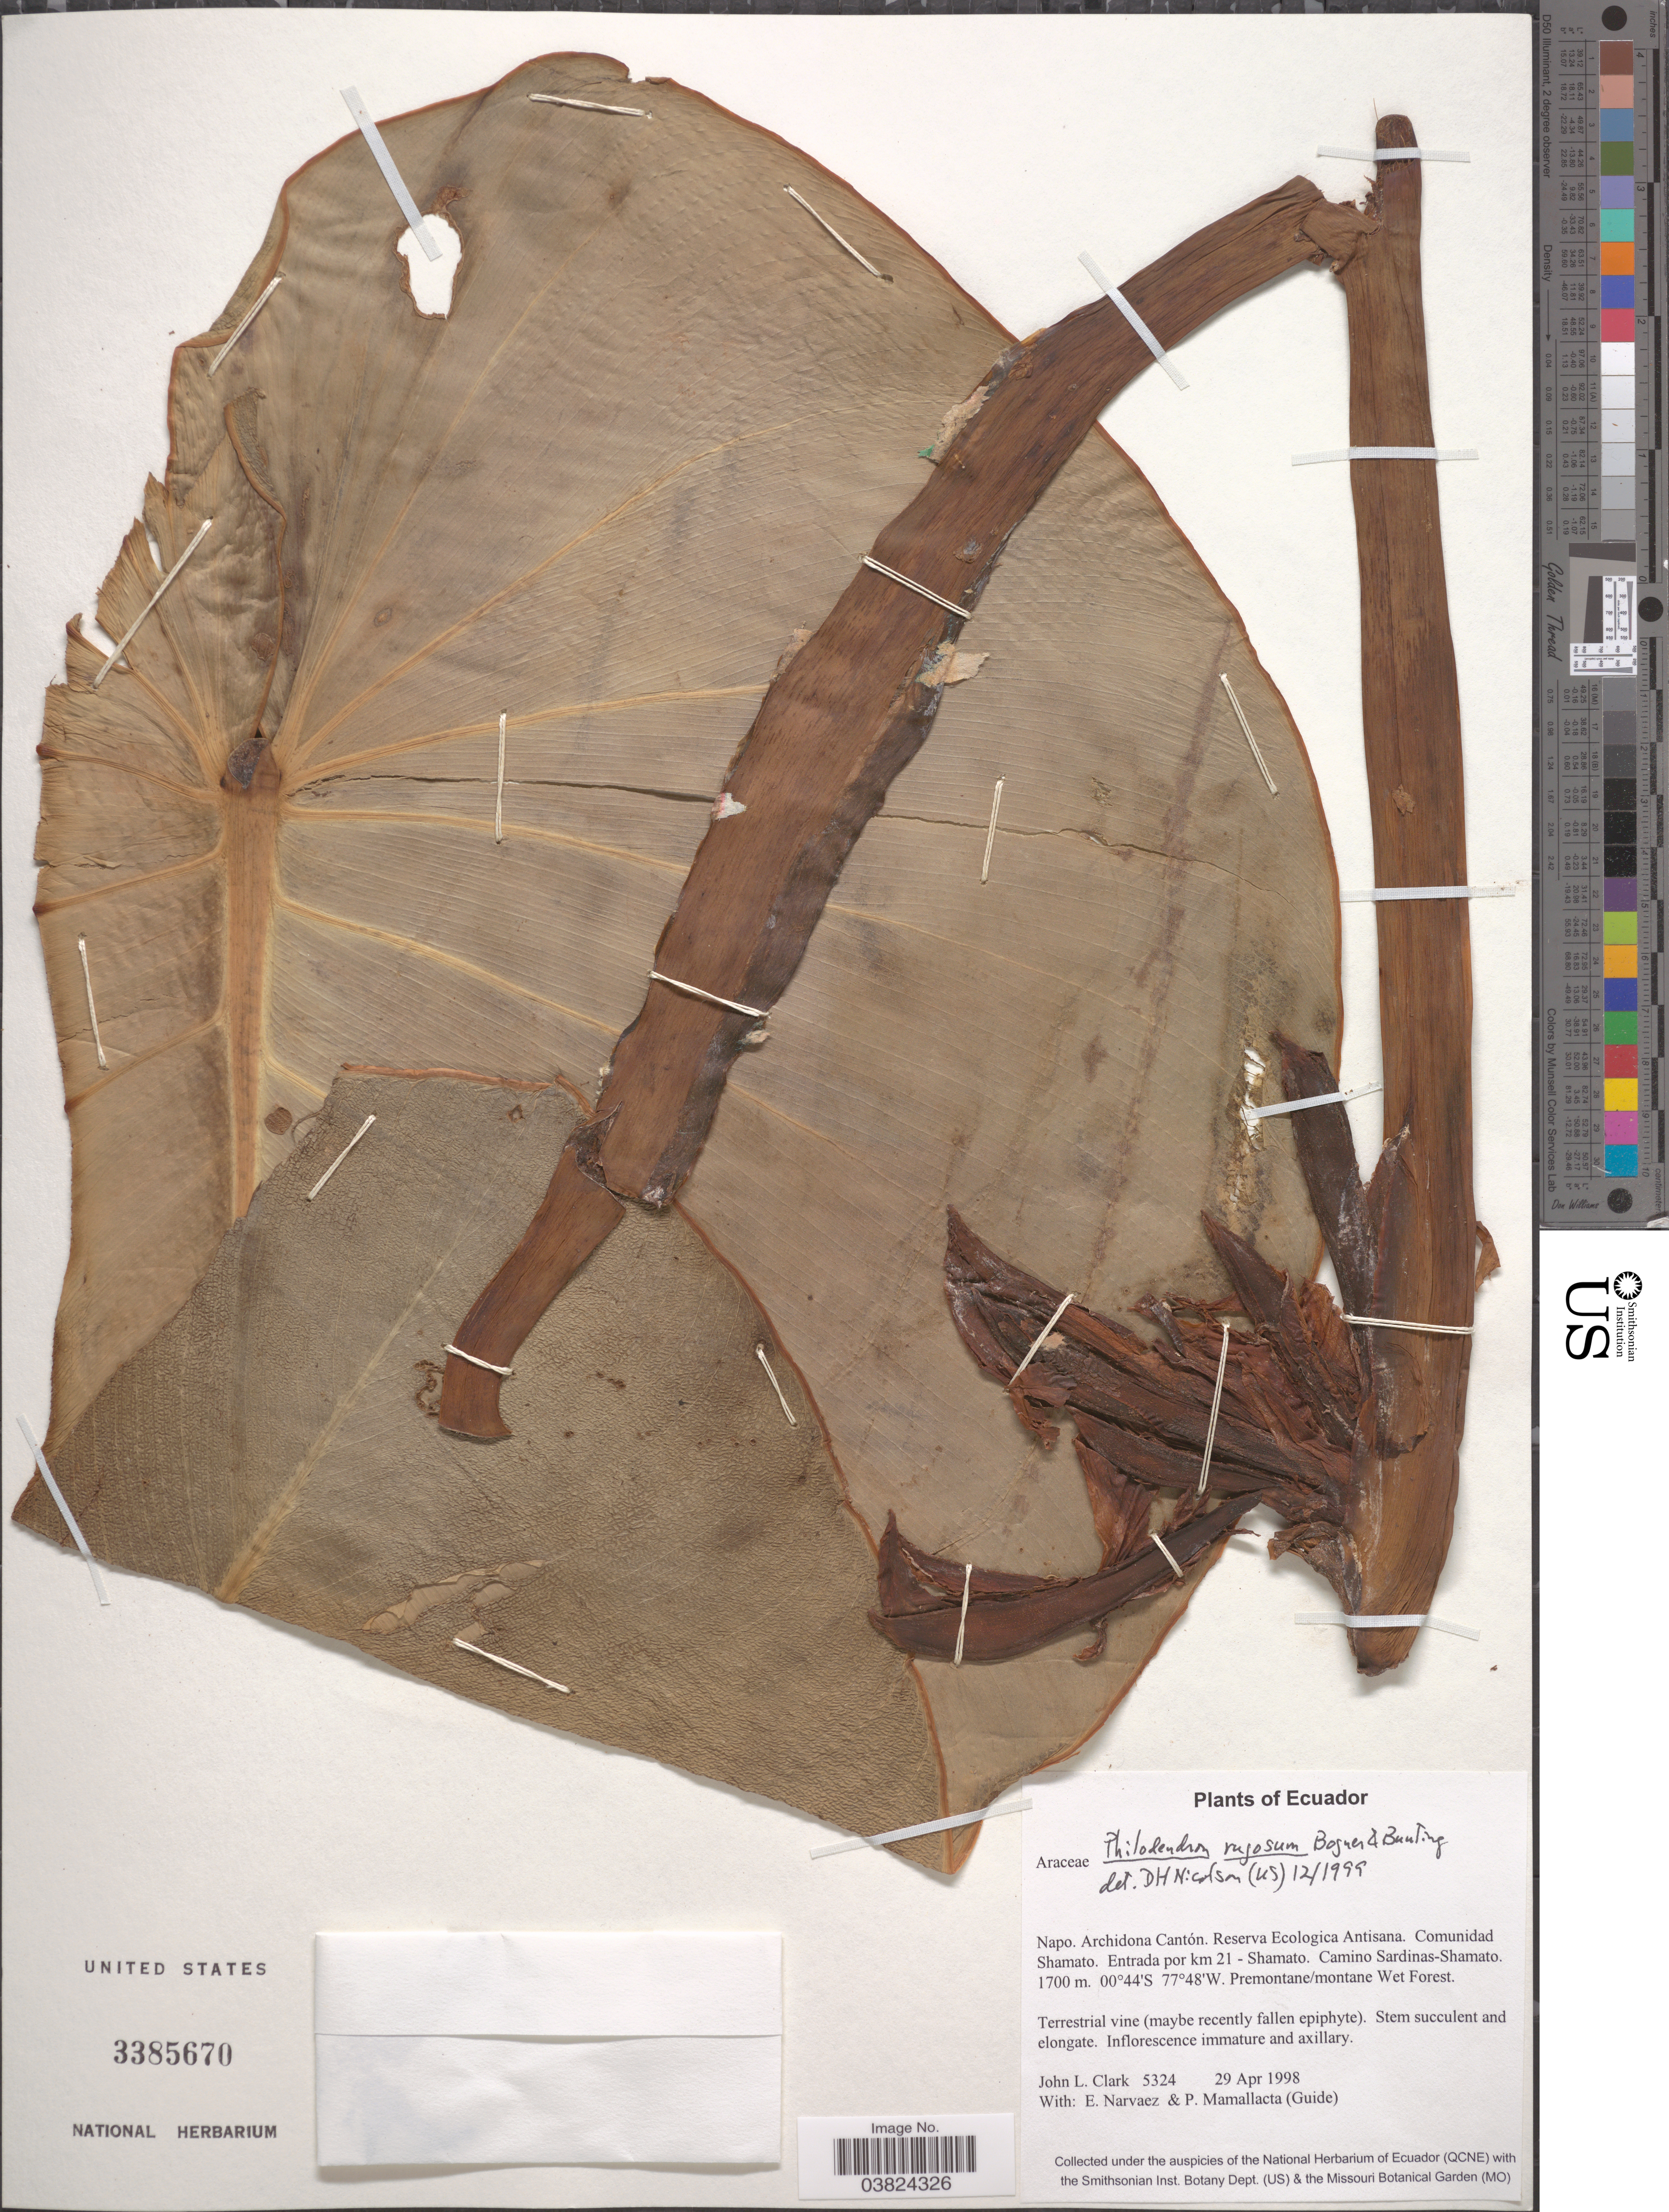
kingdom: Plantae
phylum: Tracheophyta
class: Liliopsida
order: Alismatales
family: Araceae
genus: Philodendron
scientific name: Philodendron rugosum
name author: Bogner & G.S. Bunting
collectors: J. L. Clark, E. Narváez & P. Mamallacta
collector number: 5324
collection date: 1998-04-29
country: Ecuador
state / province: Napo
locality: Archidona Cantón. Reserva Ecologica Antisana. Comunidad Shamato. Entrada por km 21 - Shamato. Camino Sardinas-Shamato.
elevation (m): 1700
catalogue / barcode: US 3385670